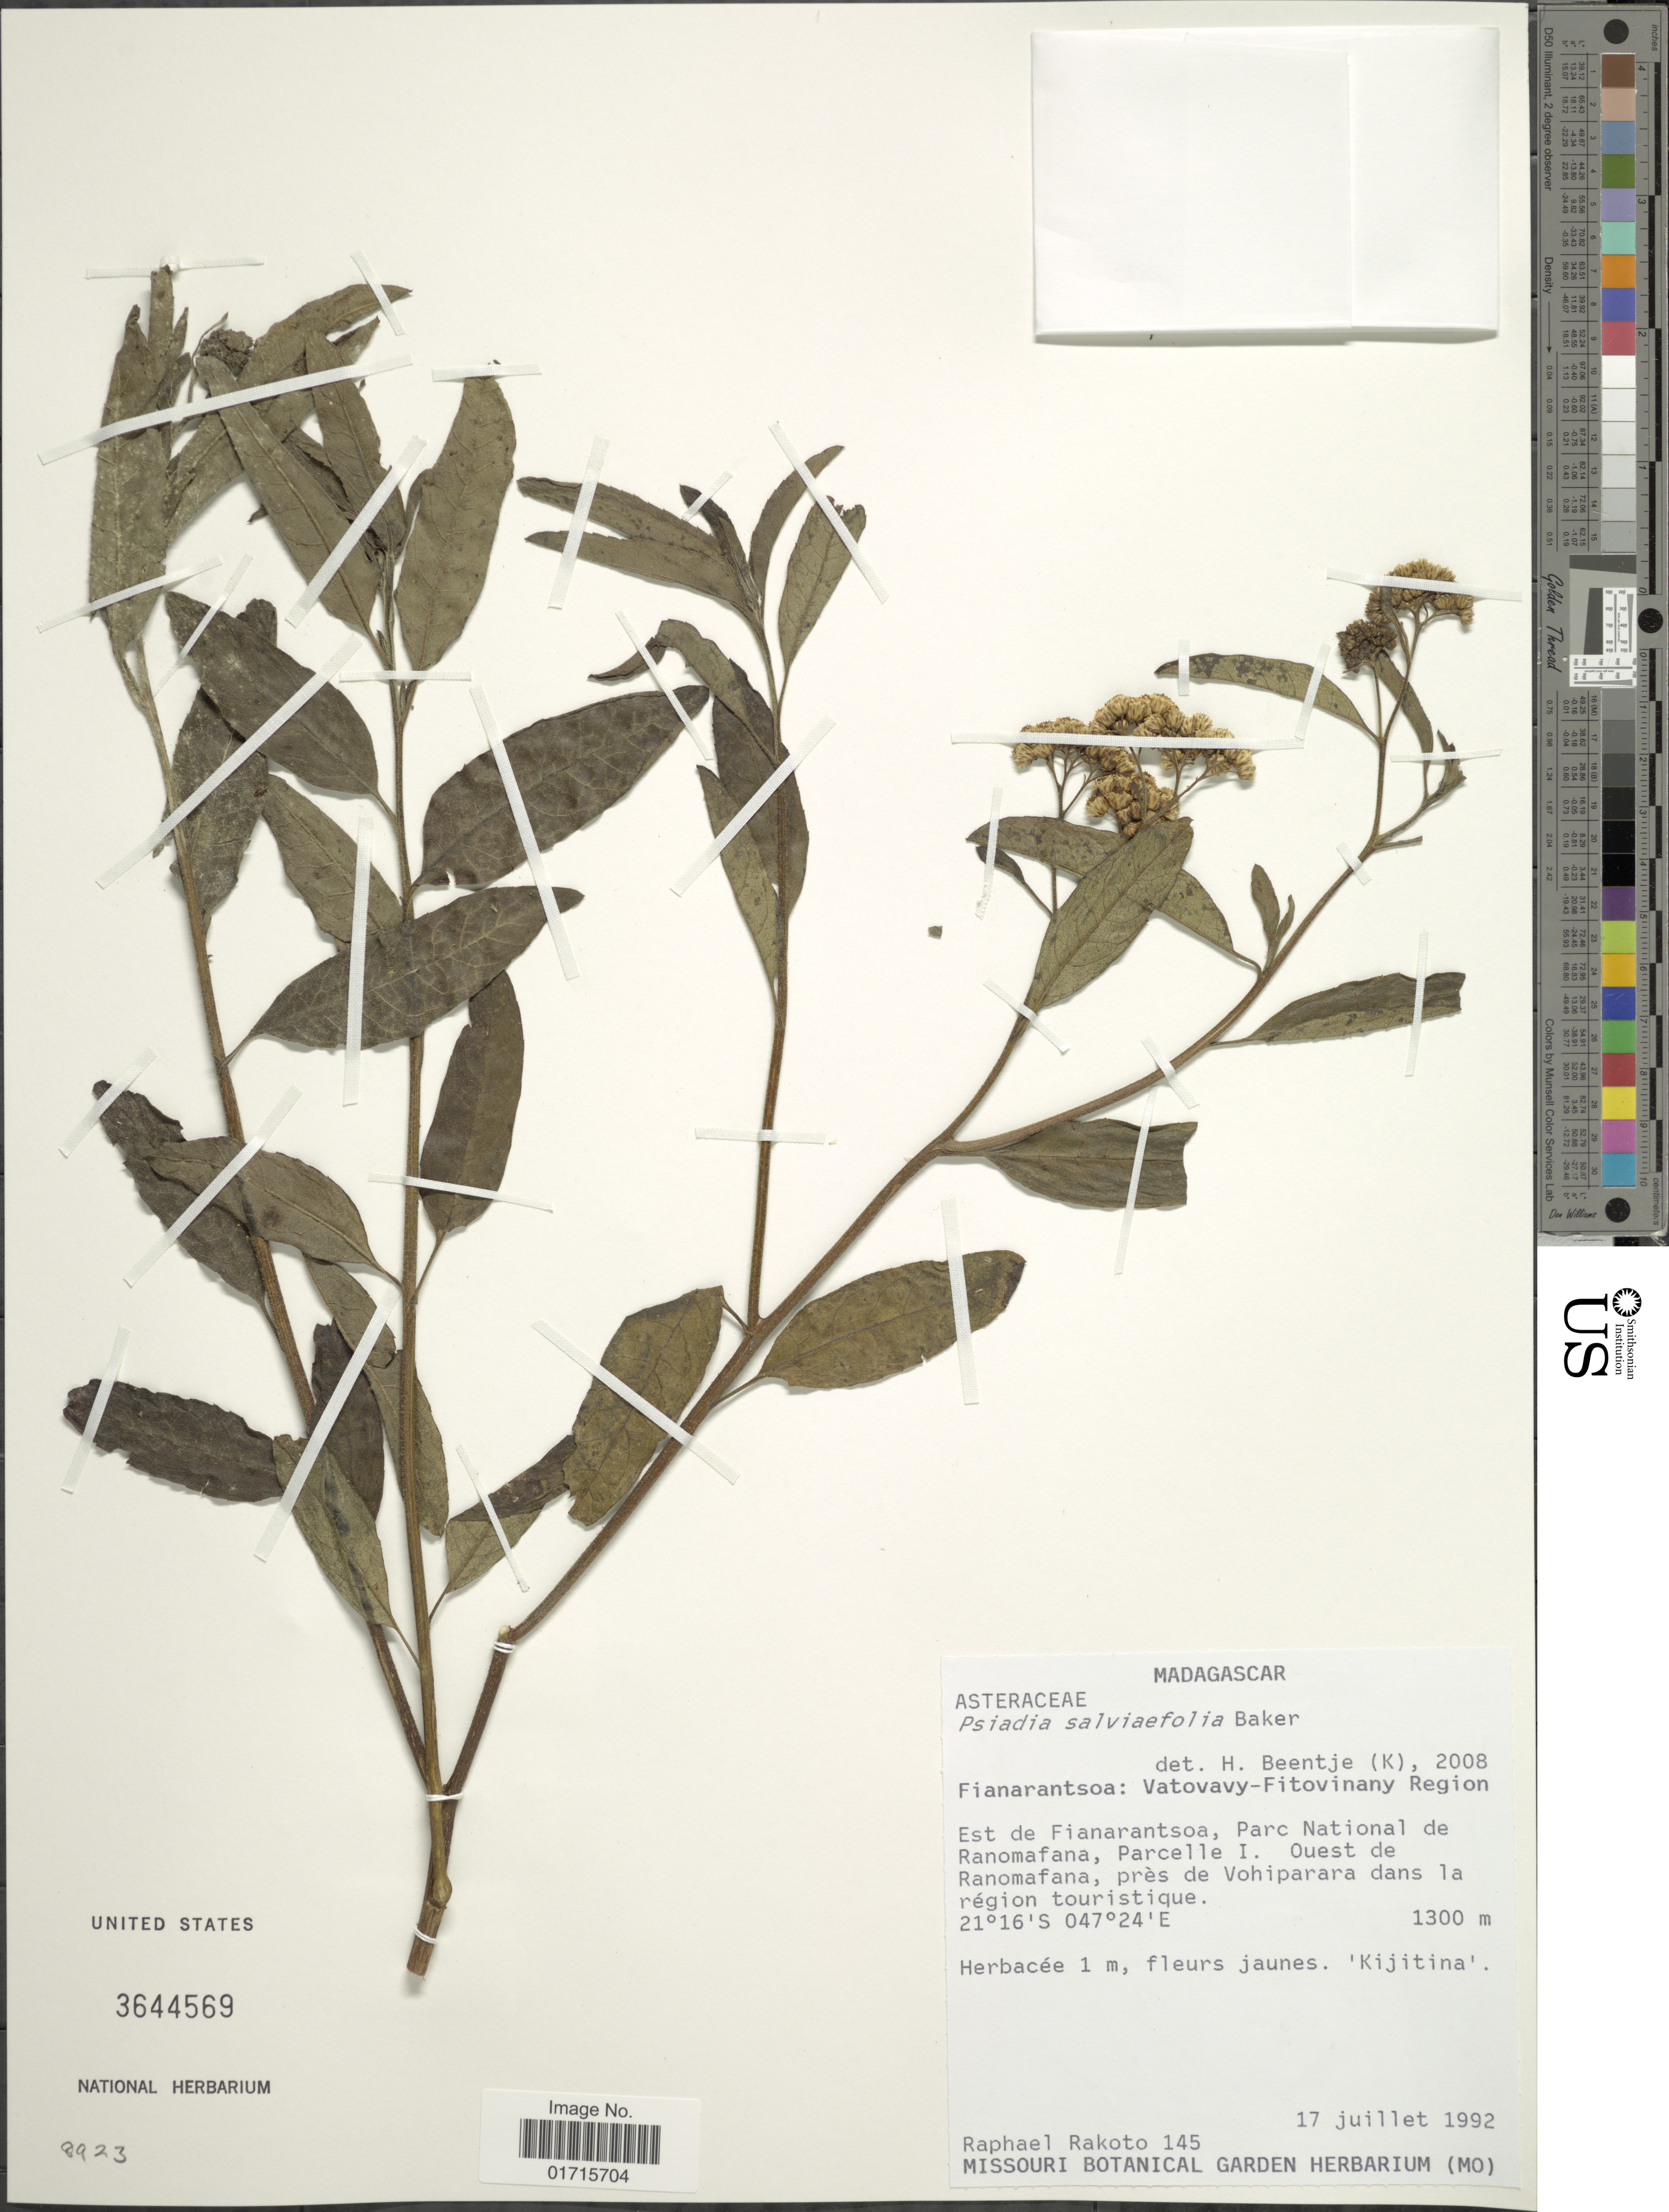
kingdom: Plantae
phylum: Tracheophyta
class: Magnoliopsida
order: Asterales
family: Asteraceae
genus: Psiadia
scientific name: Psiadia salviaefolia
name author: Baker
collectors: R. Rakoto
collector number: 145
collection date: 1992-07-17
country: Madagascar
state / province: Vatovavy Fitovinany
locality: Fianarantsoa: Vatovavy-Fitovinany Region. Est de Fianarantsoa, Parc National de Ranomafana, Parcelle I. Ouest de Ranomafana, pres de Vohiparara dans la region touristique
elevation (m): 1300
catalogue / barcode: US 3644569